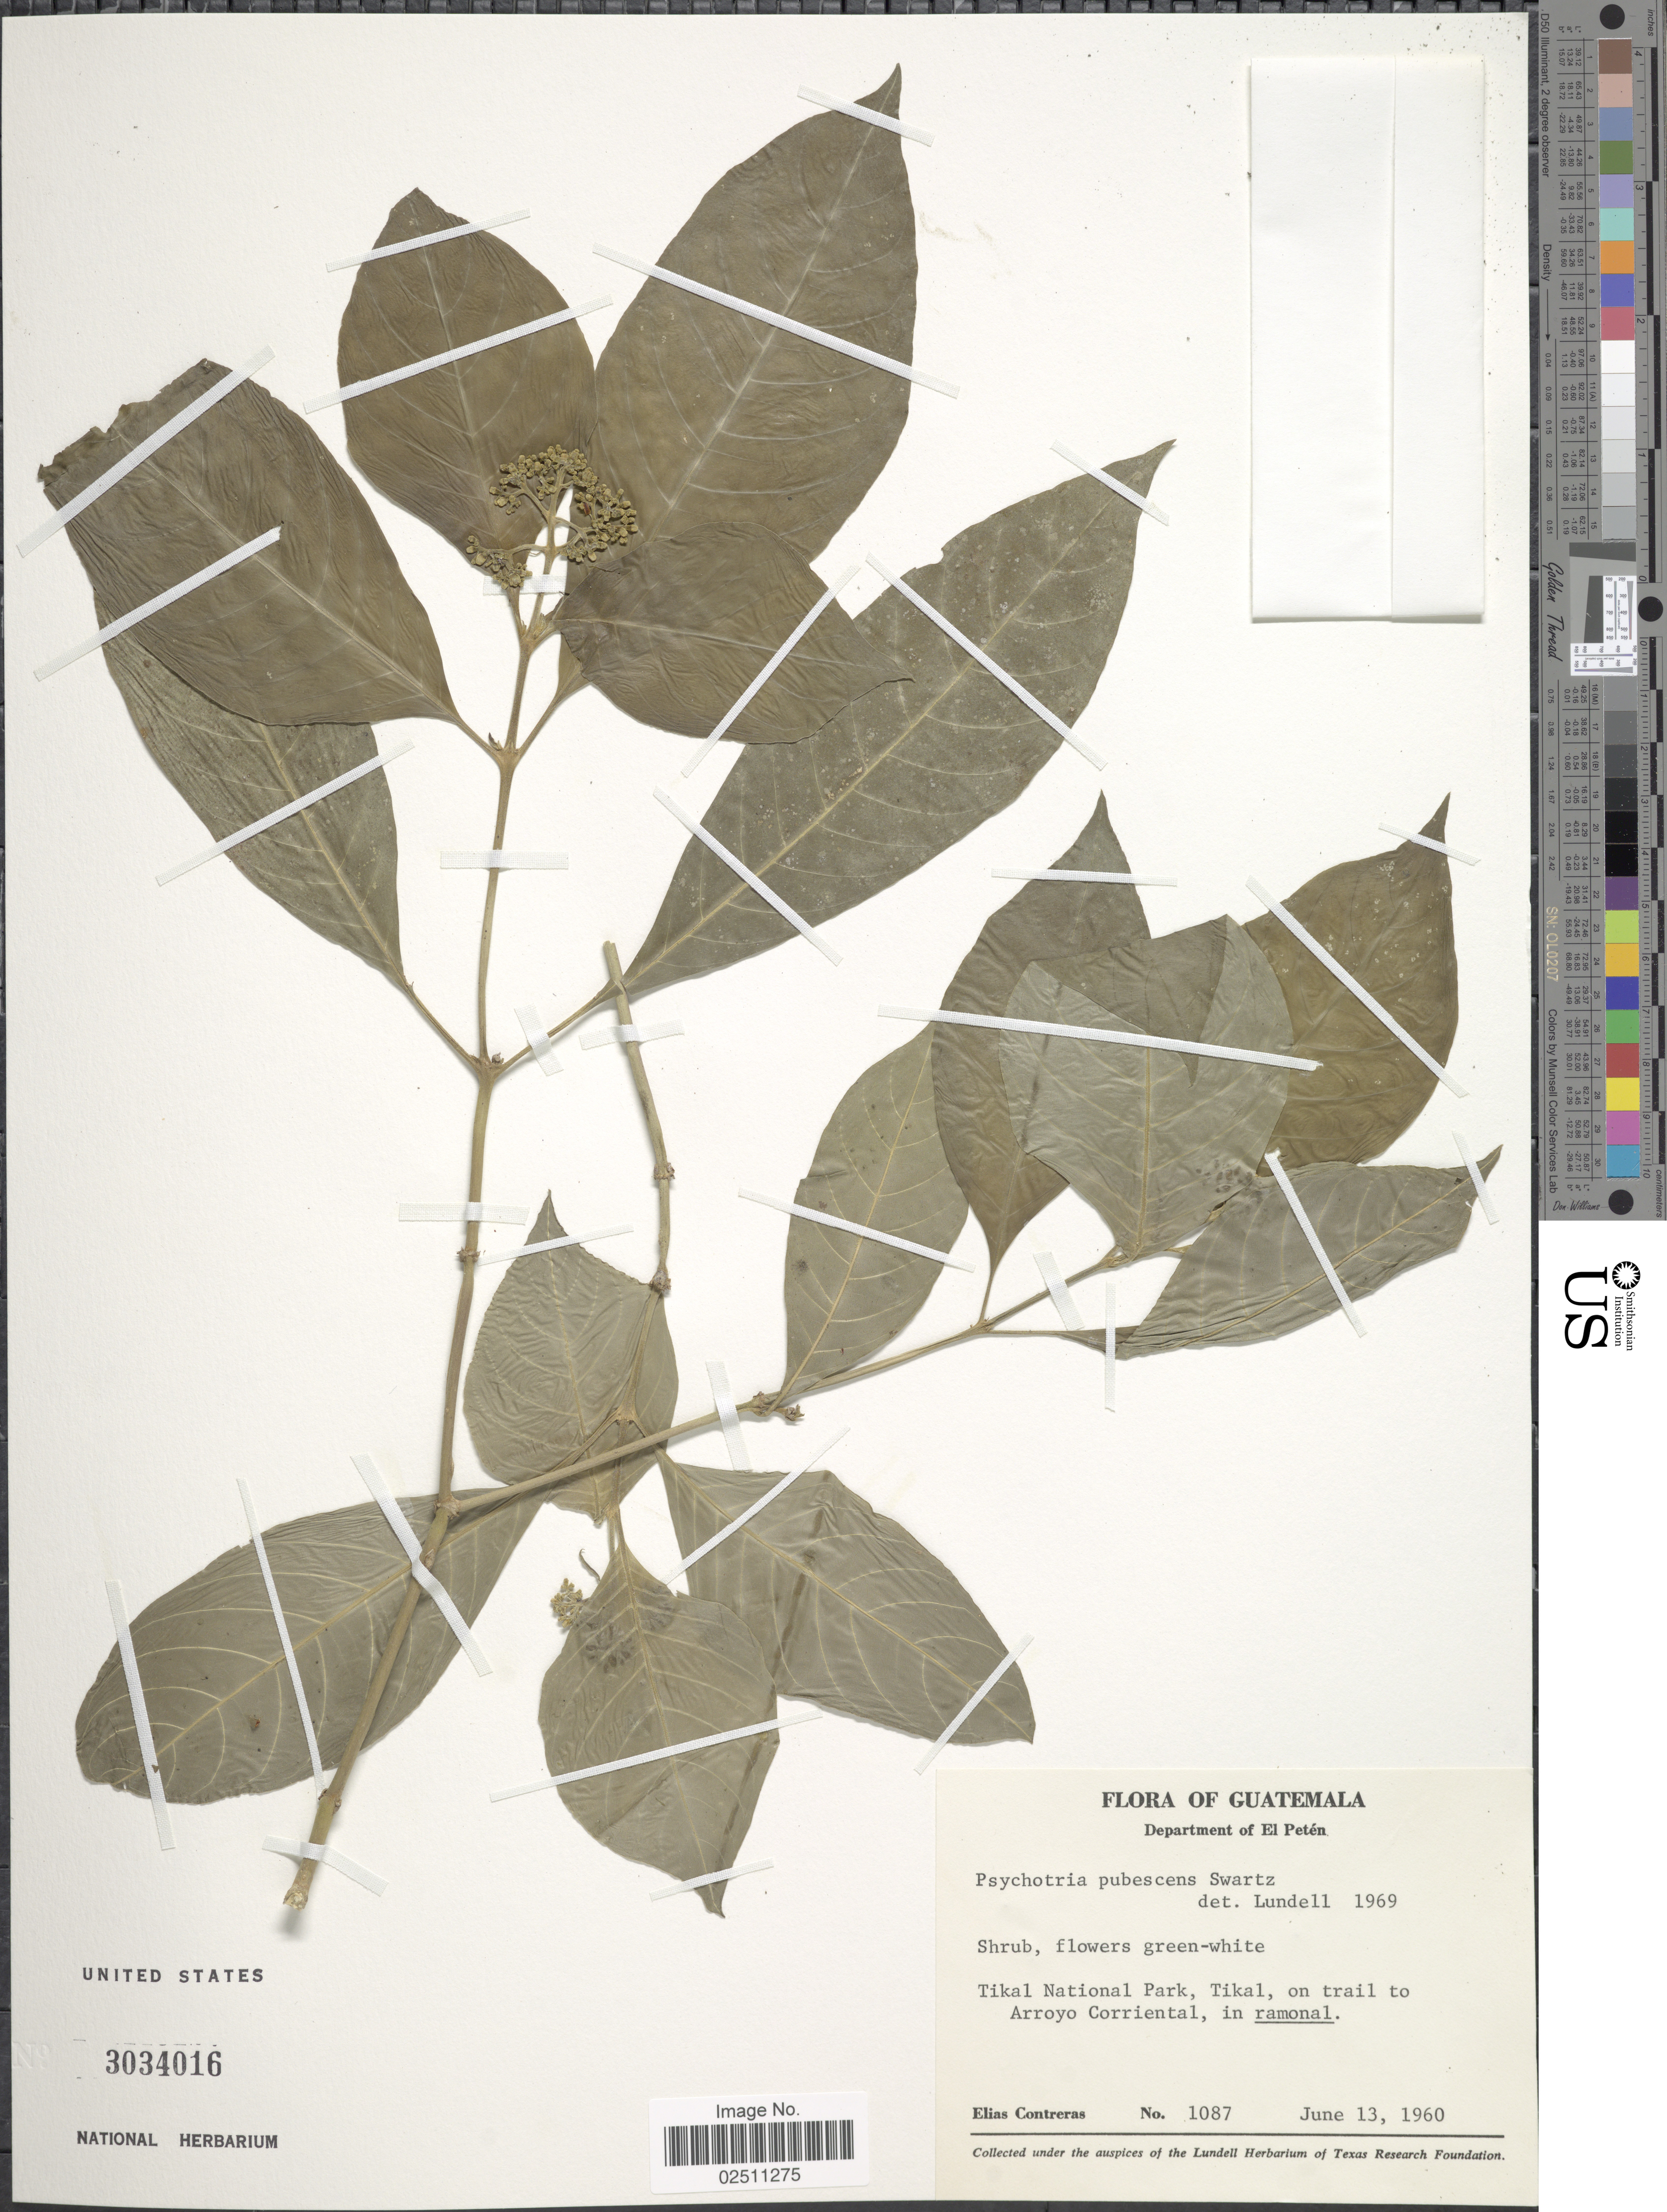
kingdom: Plantae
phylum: Tracheophyta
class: Magnoliopsida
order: Gentianales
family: Rubiaceae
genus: Psychotria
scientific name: Psychotria pubescens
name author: Sw.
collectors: E. Contreras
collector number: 1087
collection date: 1960-06-13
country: Guatemala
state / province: El Petén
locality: Tikal National Park, Tikan on trail on Arroyo Corriental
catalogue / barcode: US 3034016